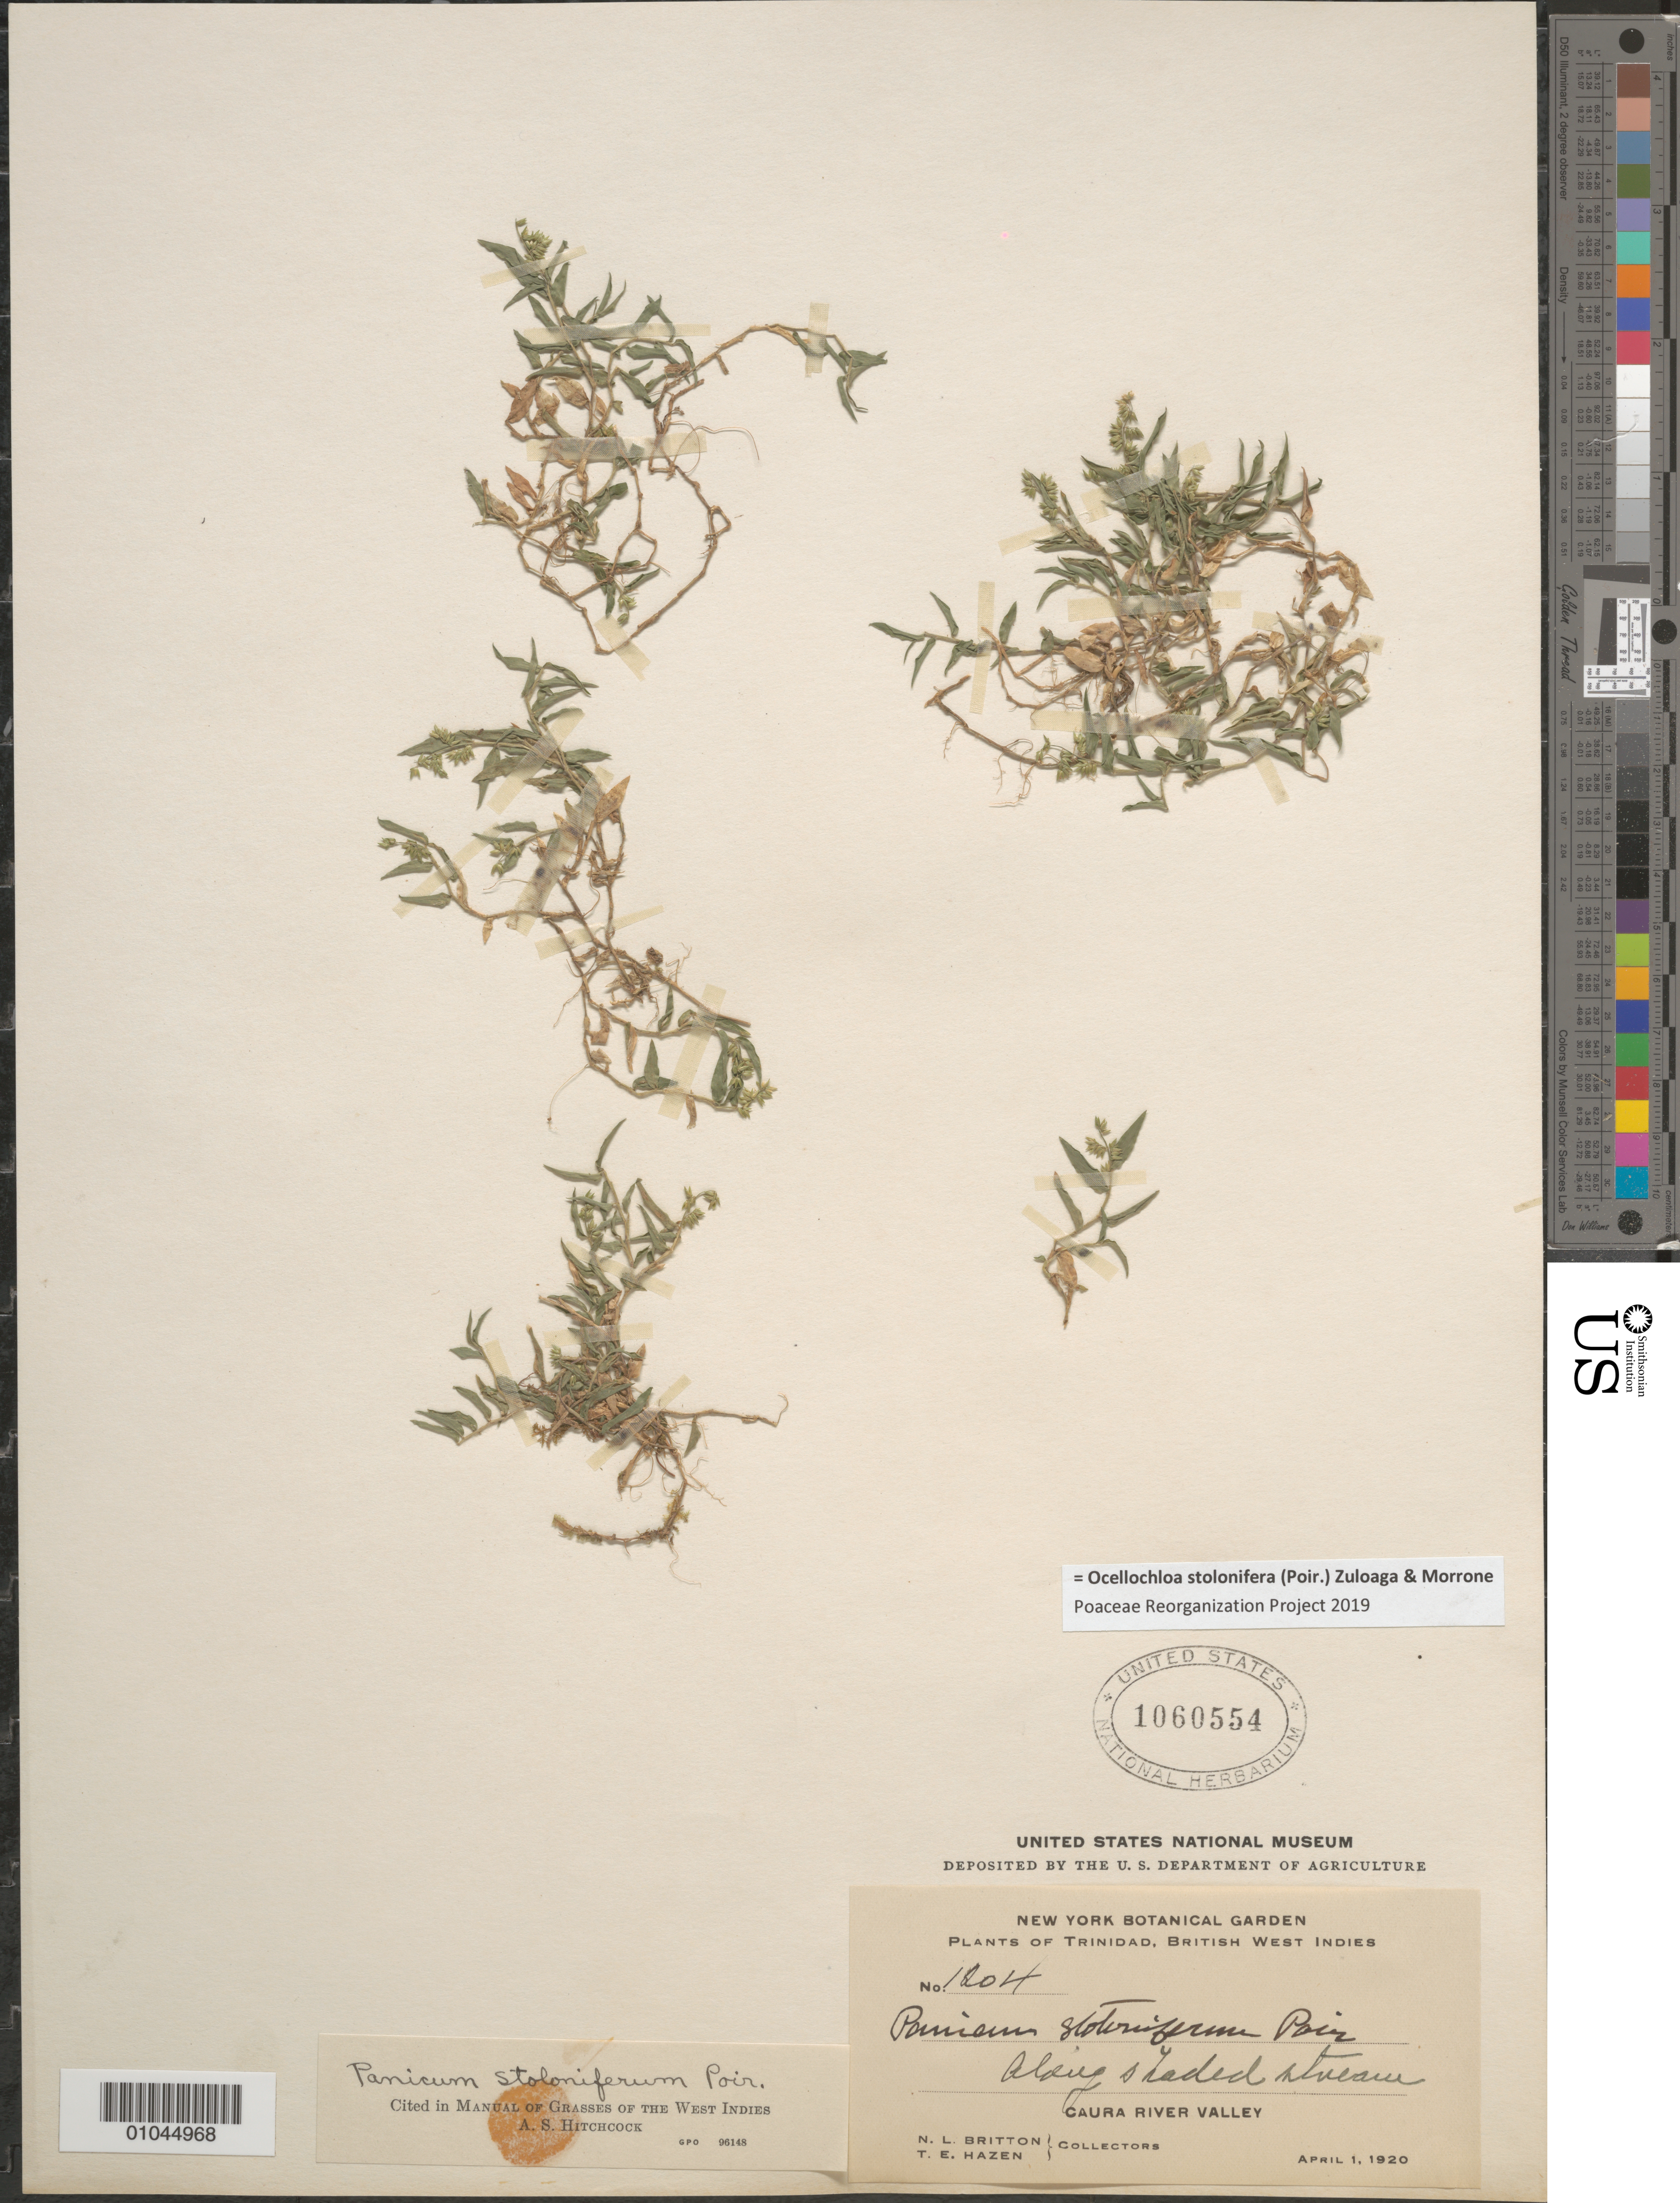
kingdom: Plantae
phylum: Tracheophyta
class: Liliopsida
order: Poales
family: Poaceae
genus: Panicum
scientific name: Panicum stoloniferum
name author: Poir.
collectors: N. Britton & T. E. Hazen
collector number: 1204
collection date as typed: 01 Apr 1920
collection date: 1920-04-01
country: Trinidad and Tobago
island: Trinidad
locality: Cuara River Valley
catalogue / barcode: US 1060554